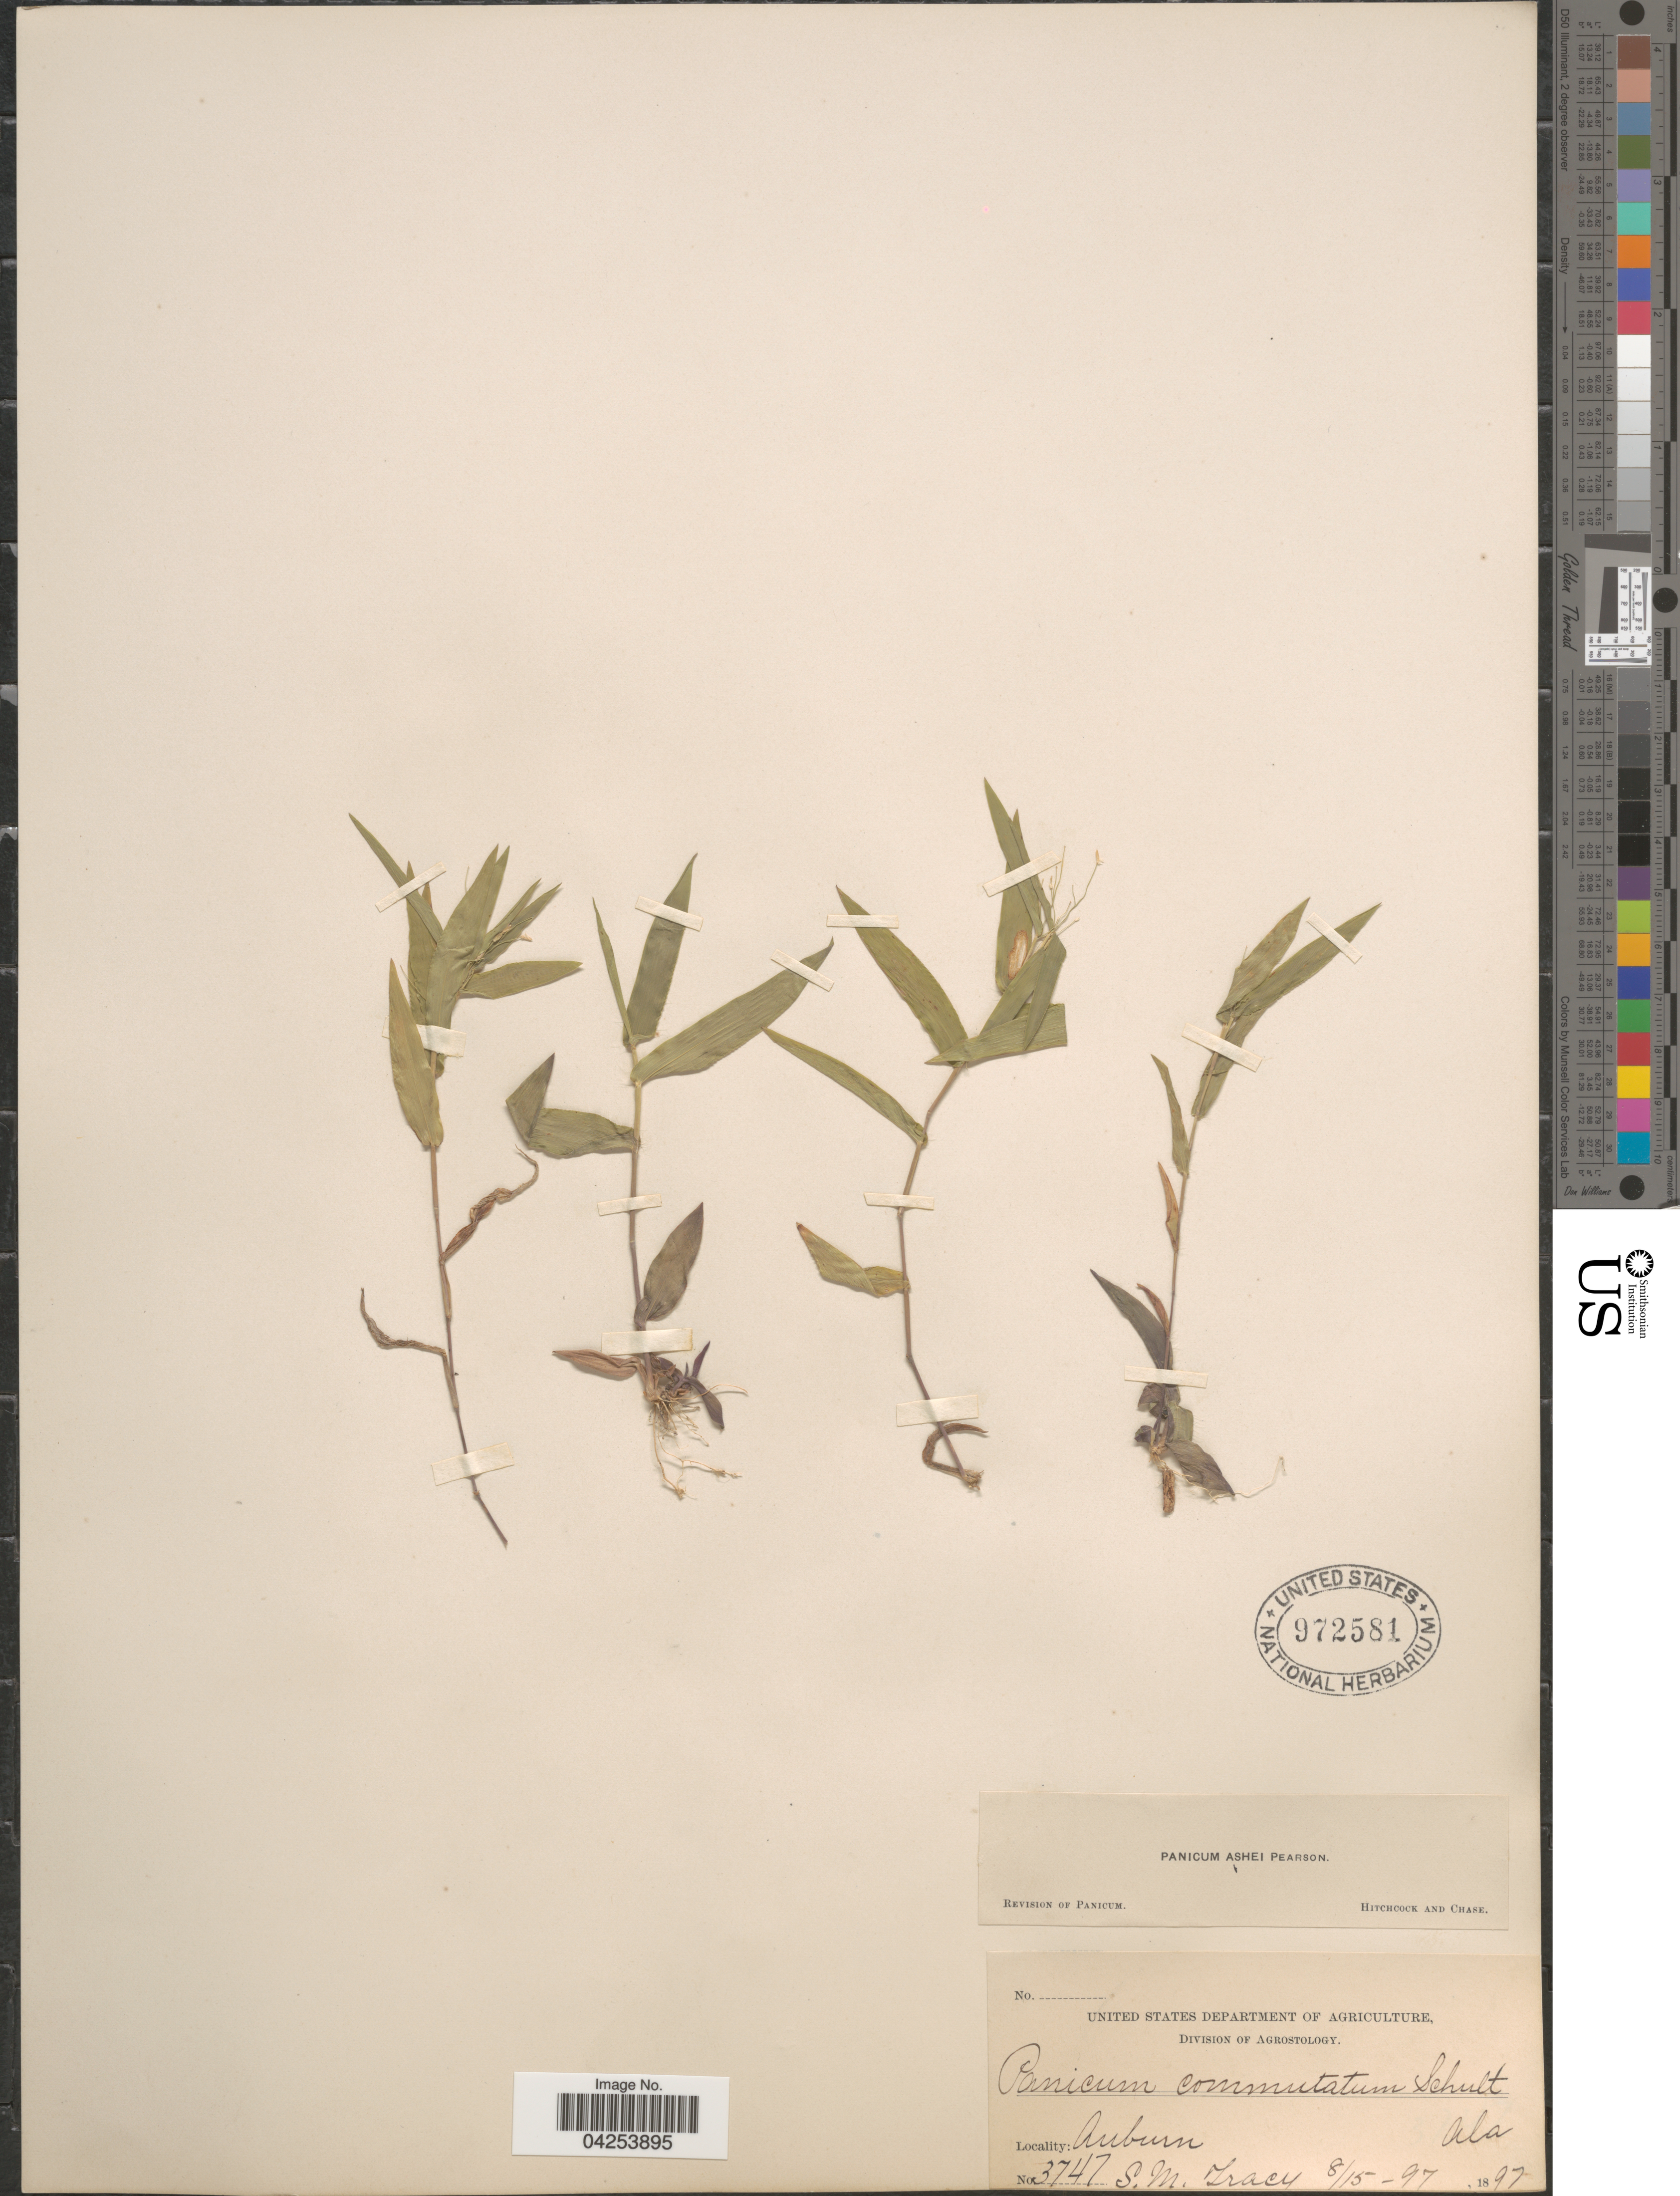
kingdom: Plantae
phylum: Tracheophyta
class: Liliopsida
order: Poales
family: Poaceae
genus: Dichanthelium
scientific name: Dichanthelium commutatum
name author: (Schult.) Gould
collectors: S. M. Tracy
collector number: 3747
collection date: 1897-08-15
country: United States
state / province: Alabama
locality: Auburn.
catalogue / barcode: US 972581